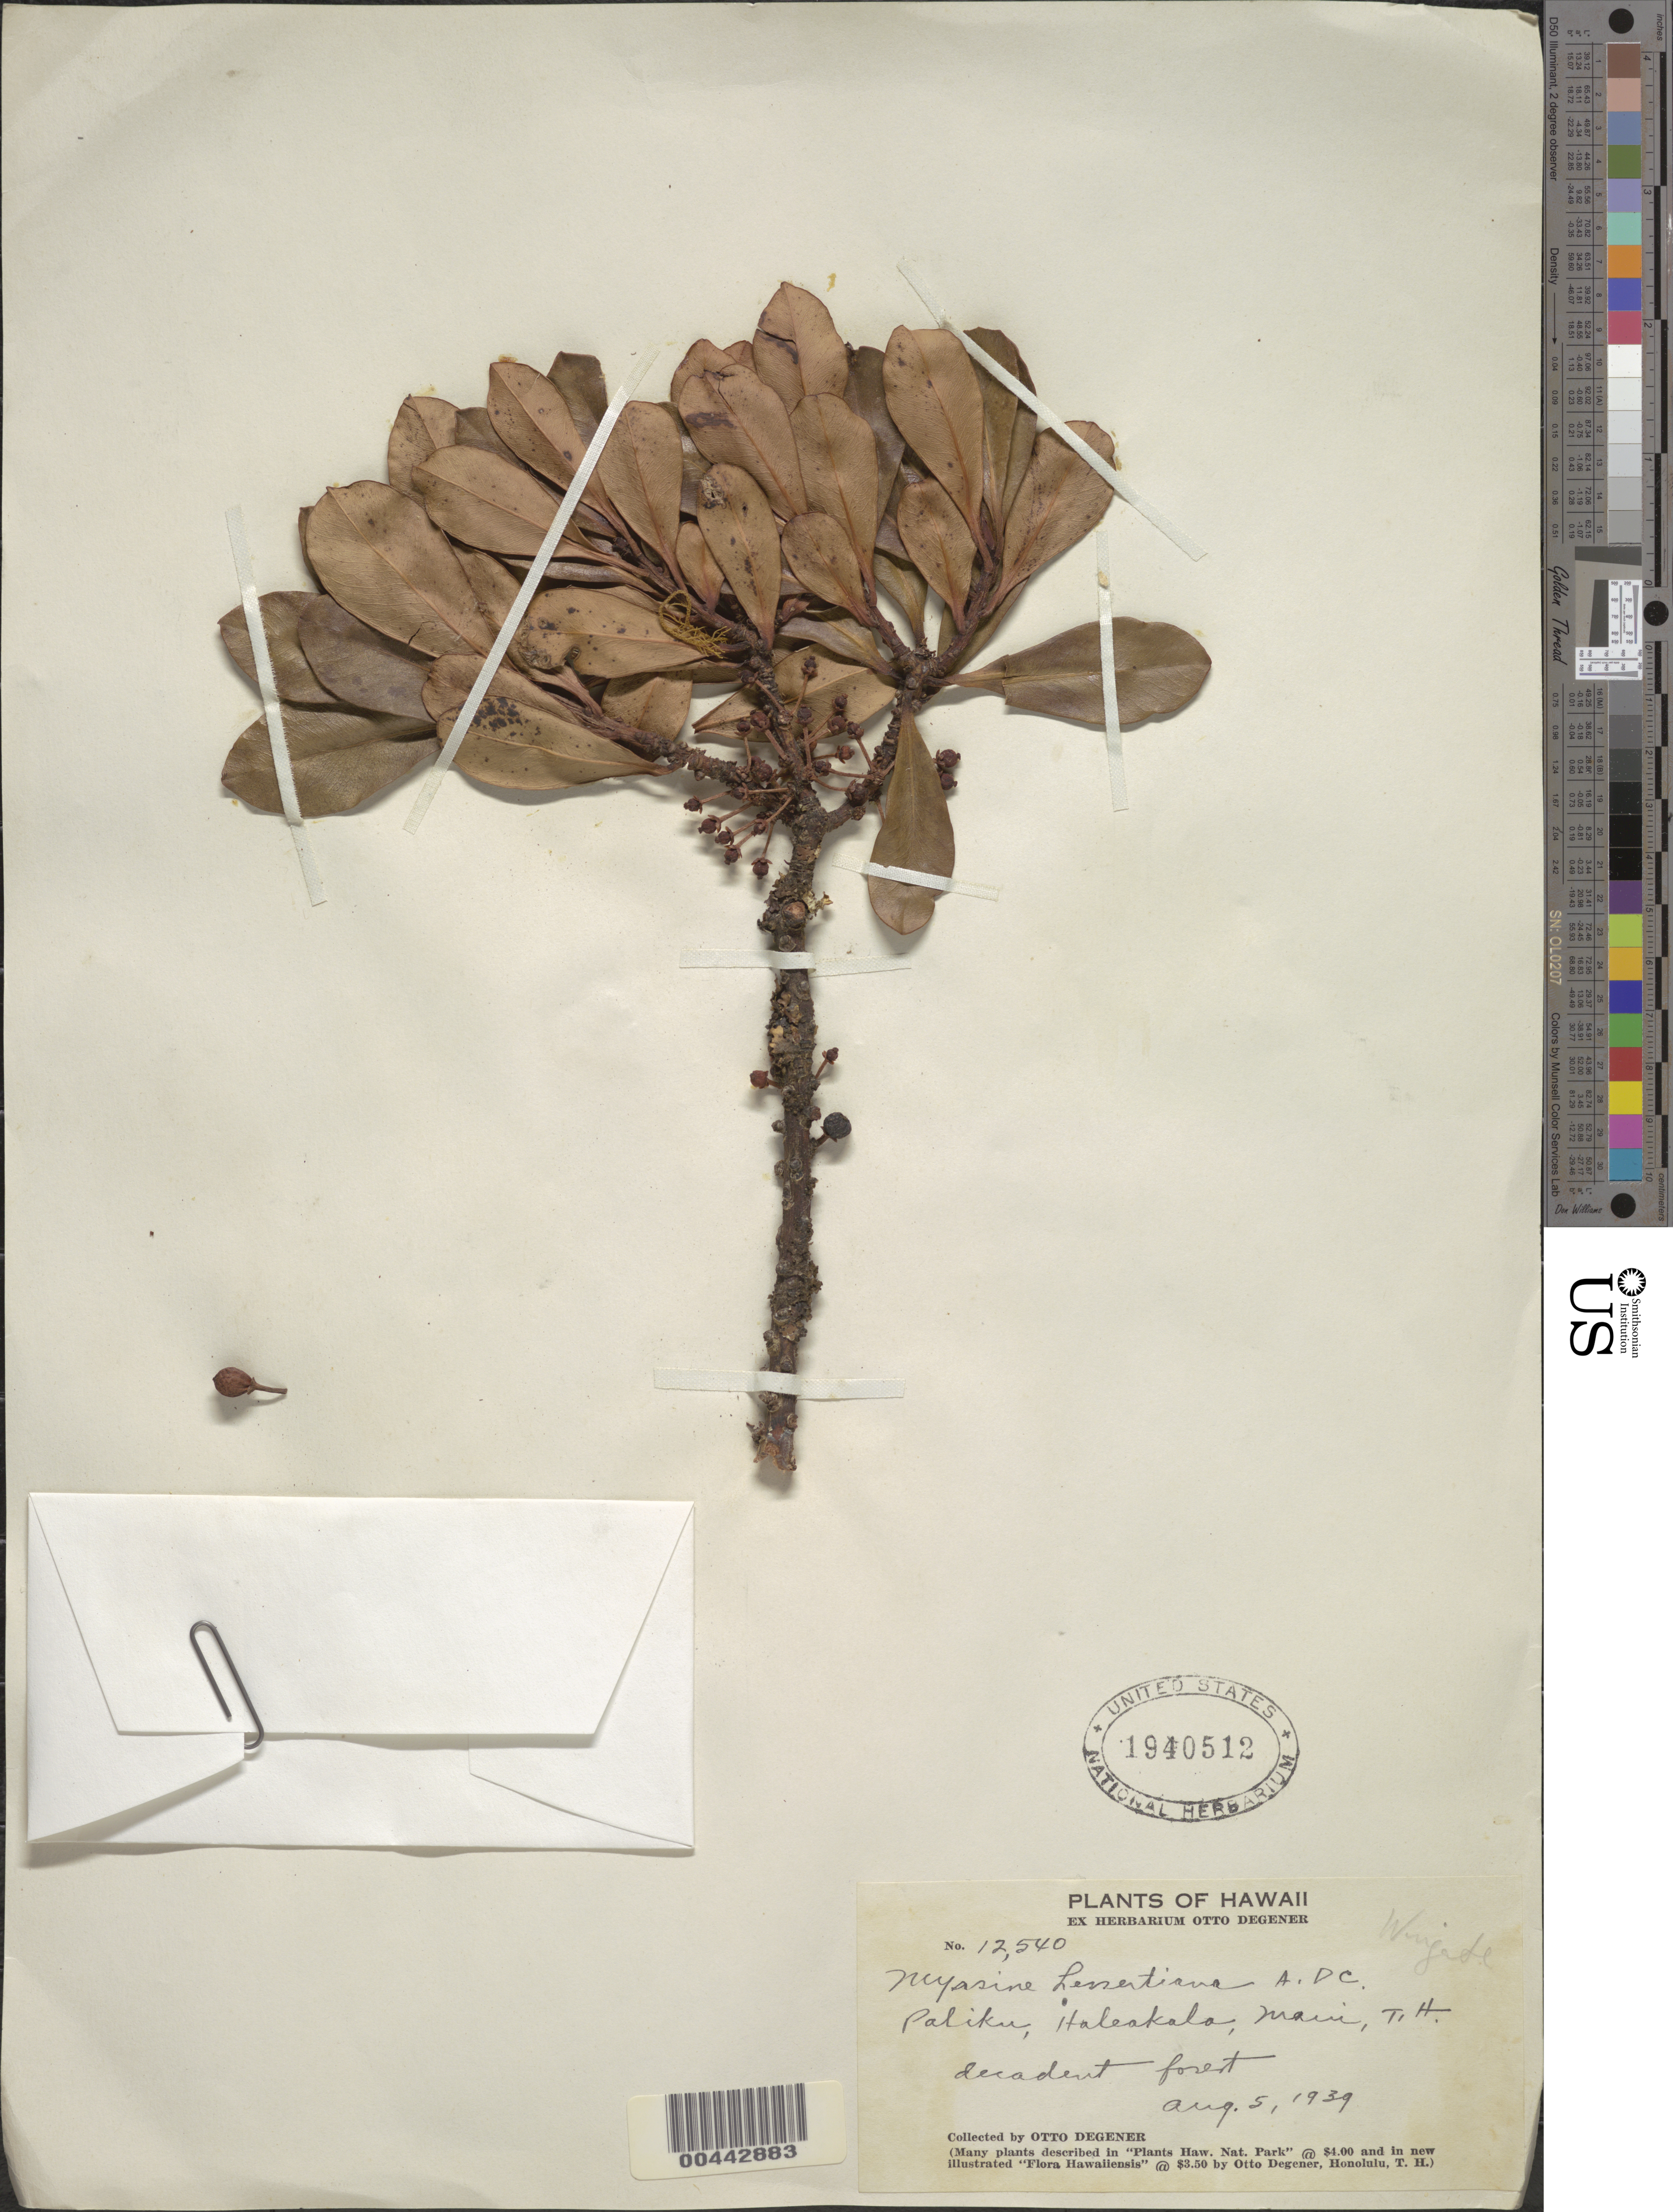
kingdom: Plantae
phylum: Tracheophyta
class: Magnoliopsida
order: Ericales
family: Primulaceae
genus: Myrsine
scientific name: Myrsine lessertiana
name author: A. DC.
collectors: O. Degener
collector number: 12540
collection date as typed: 5 Aug 1939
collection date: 1939-08-05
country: United States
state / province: Hawaii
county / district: Maui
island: Maui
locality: Paliku, Haleakala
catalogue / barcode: US 1940512